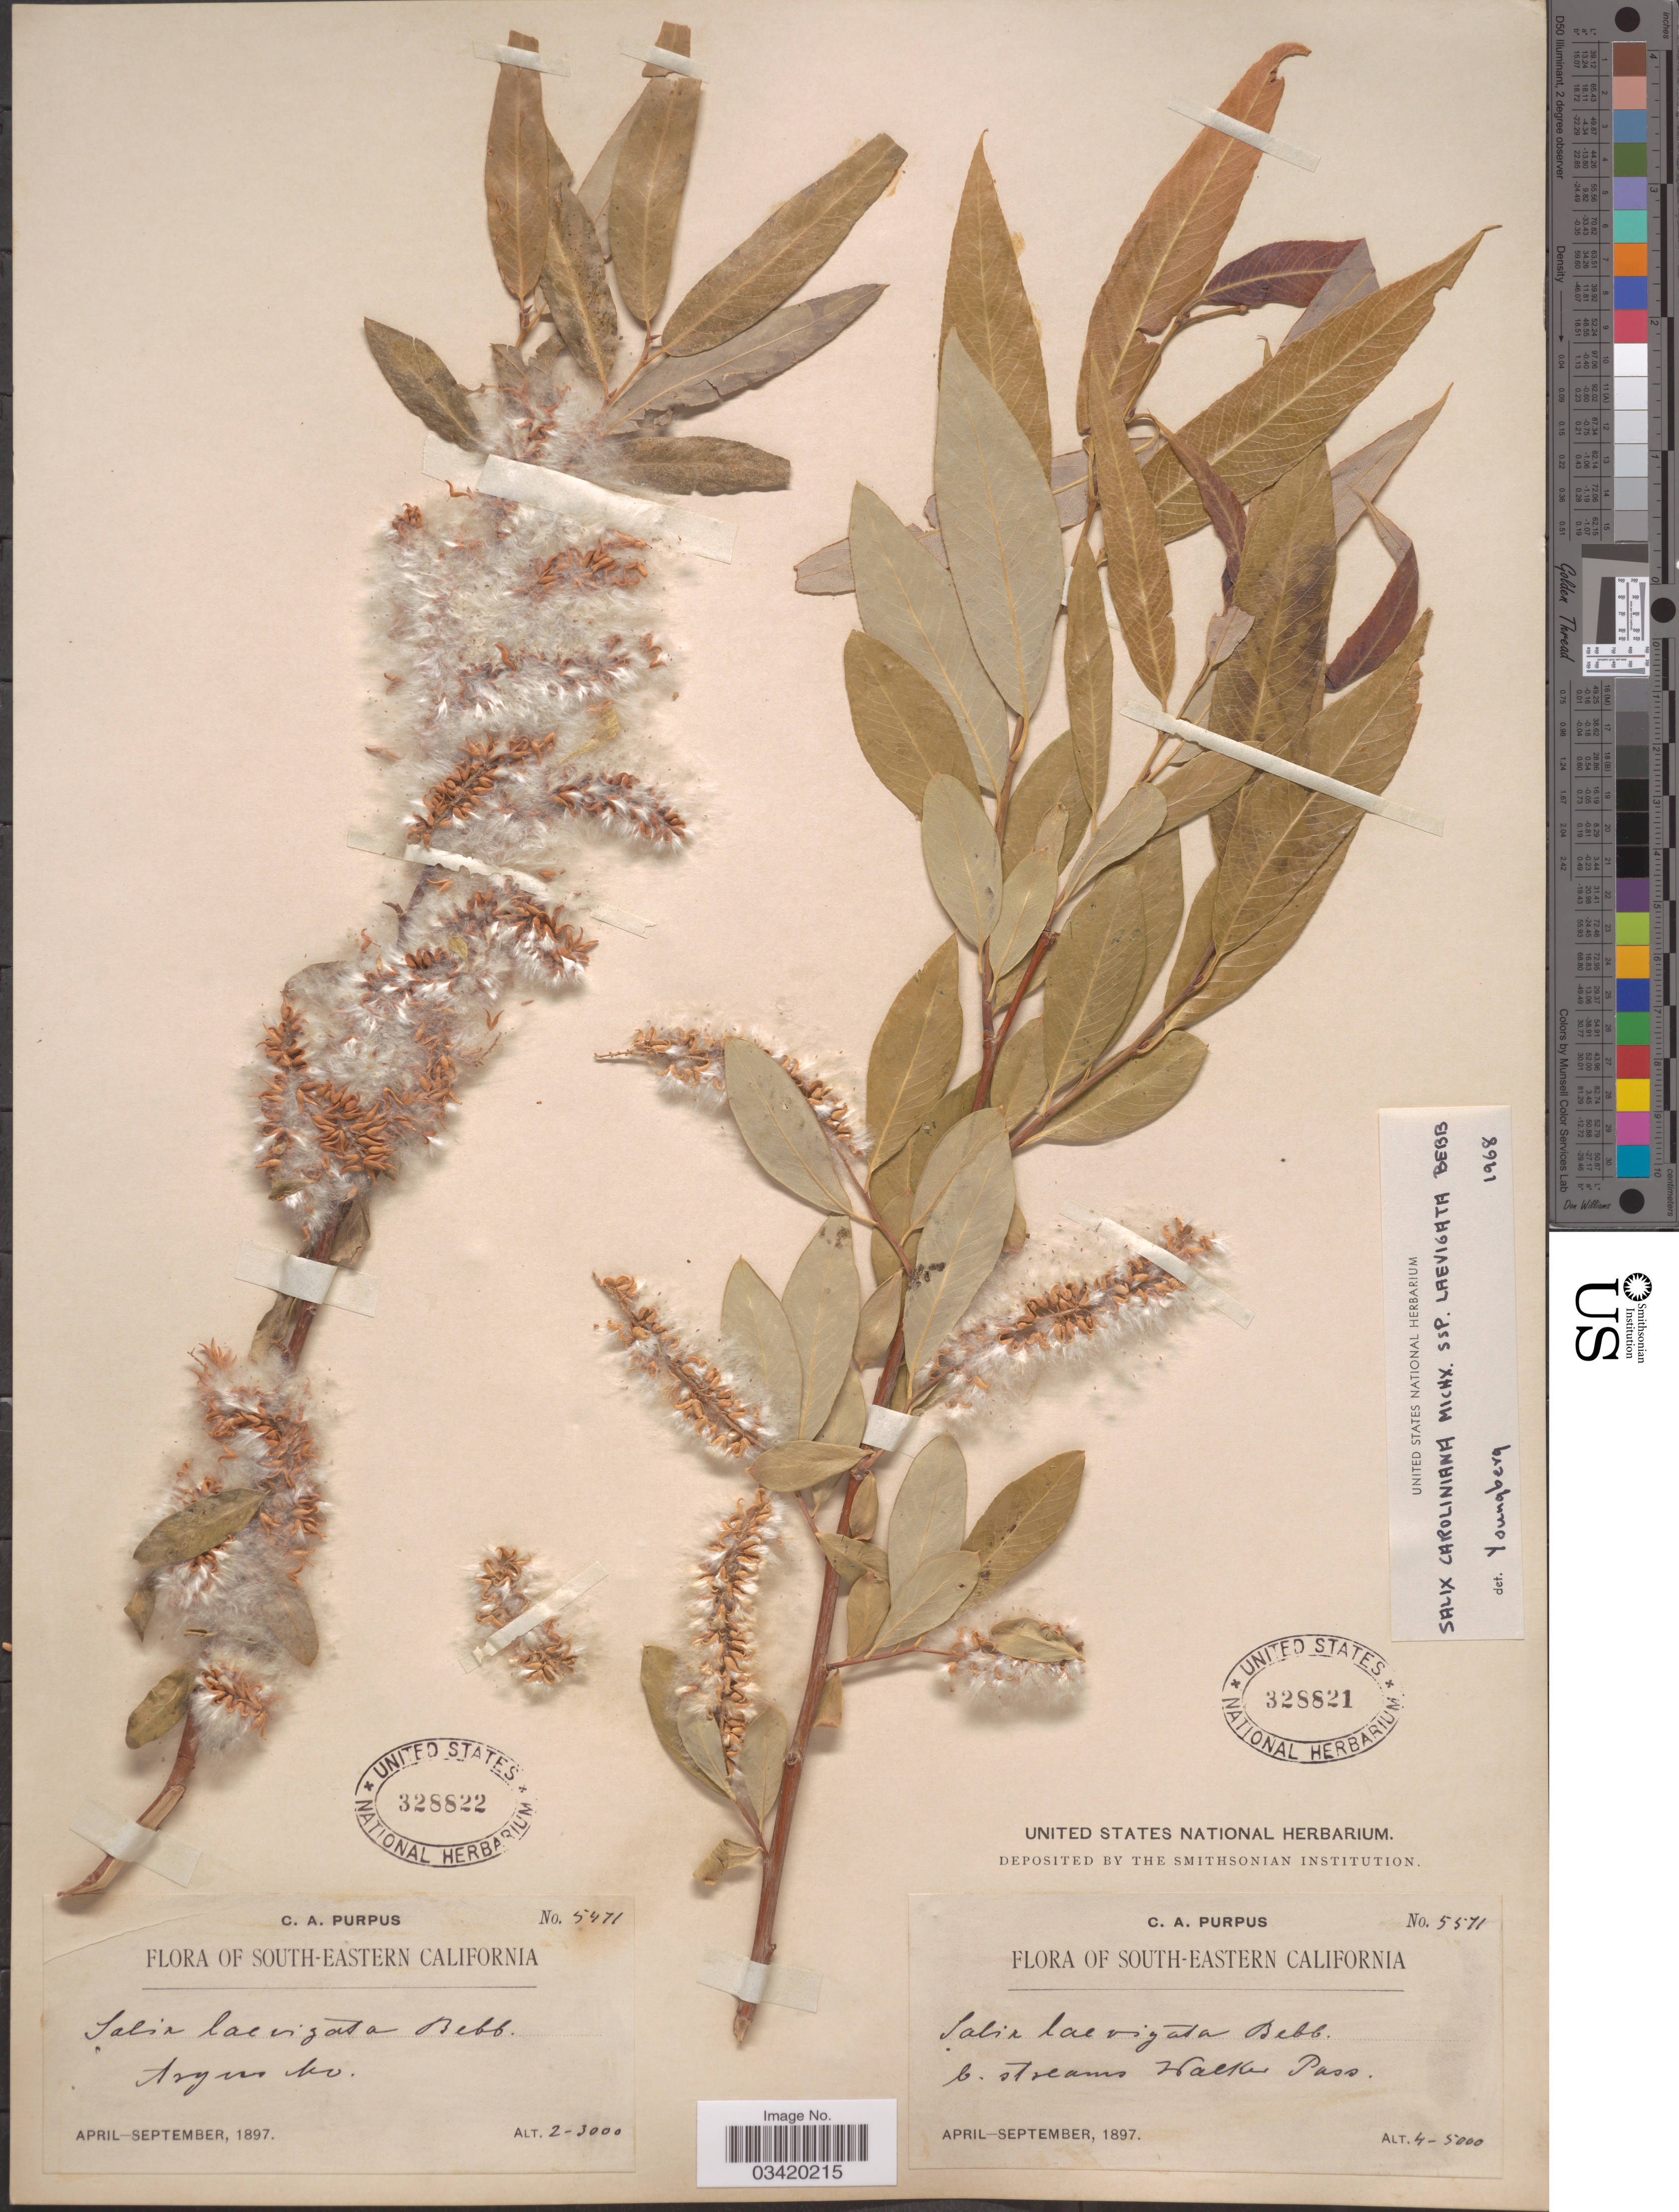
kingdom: Plantae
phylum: Tracheophyta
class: Magnoliopsida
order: Malpighiales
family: Salicaceae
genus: Salix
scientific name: Salix caroliniana subsp. laevigata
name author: Bebb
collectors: C. A. Purpus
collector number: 5471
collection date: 1897-04/1897-09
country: United States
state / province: California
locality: South-eastern California. Argus Mo.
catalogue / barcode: US 328822